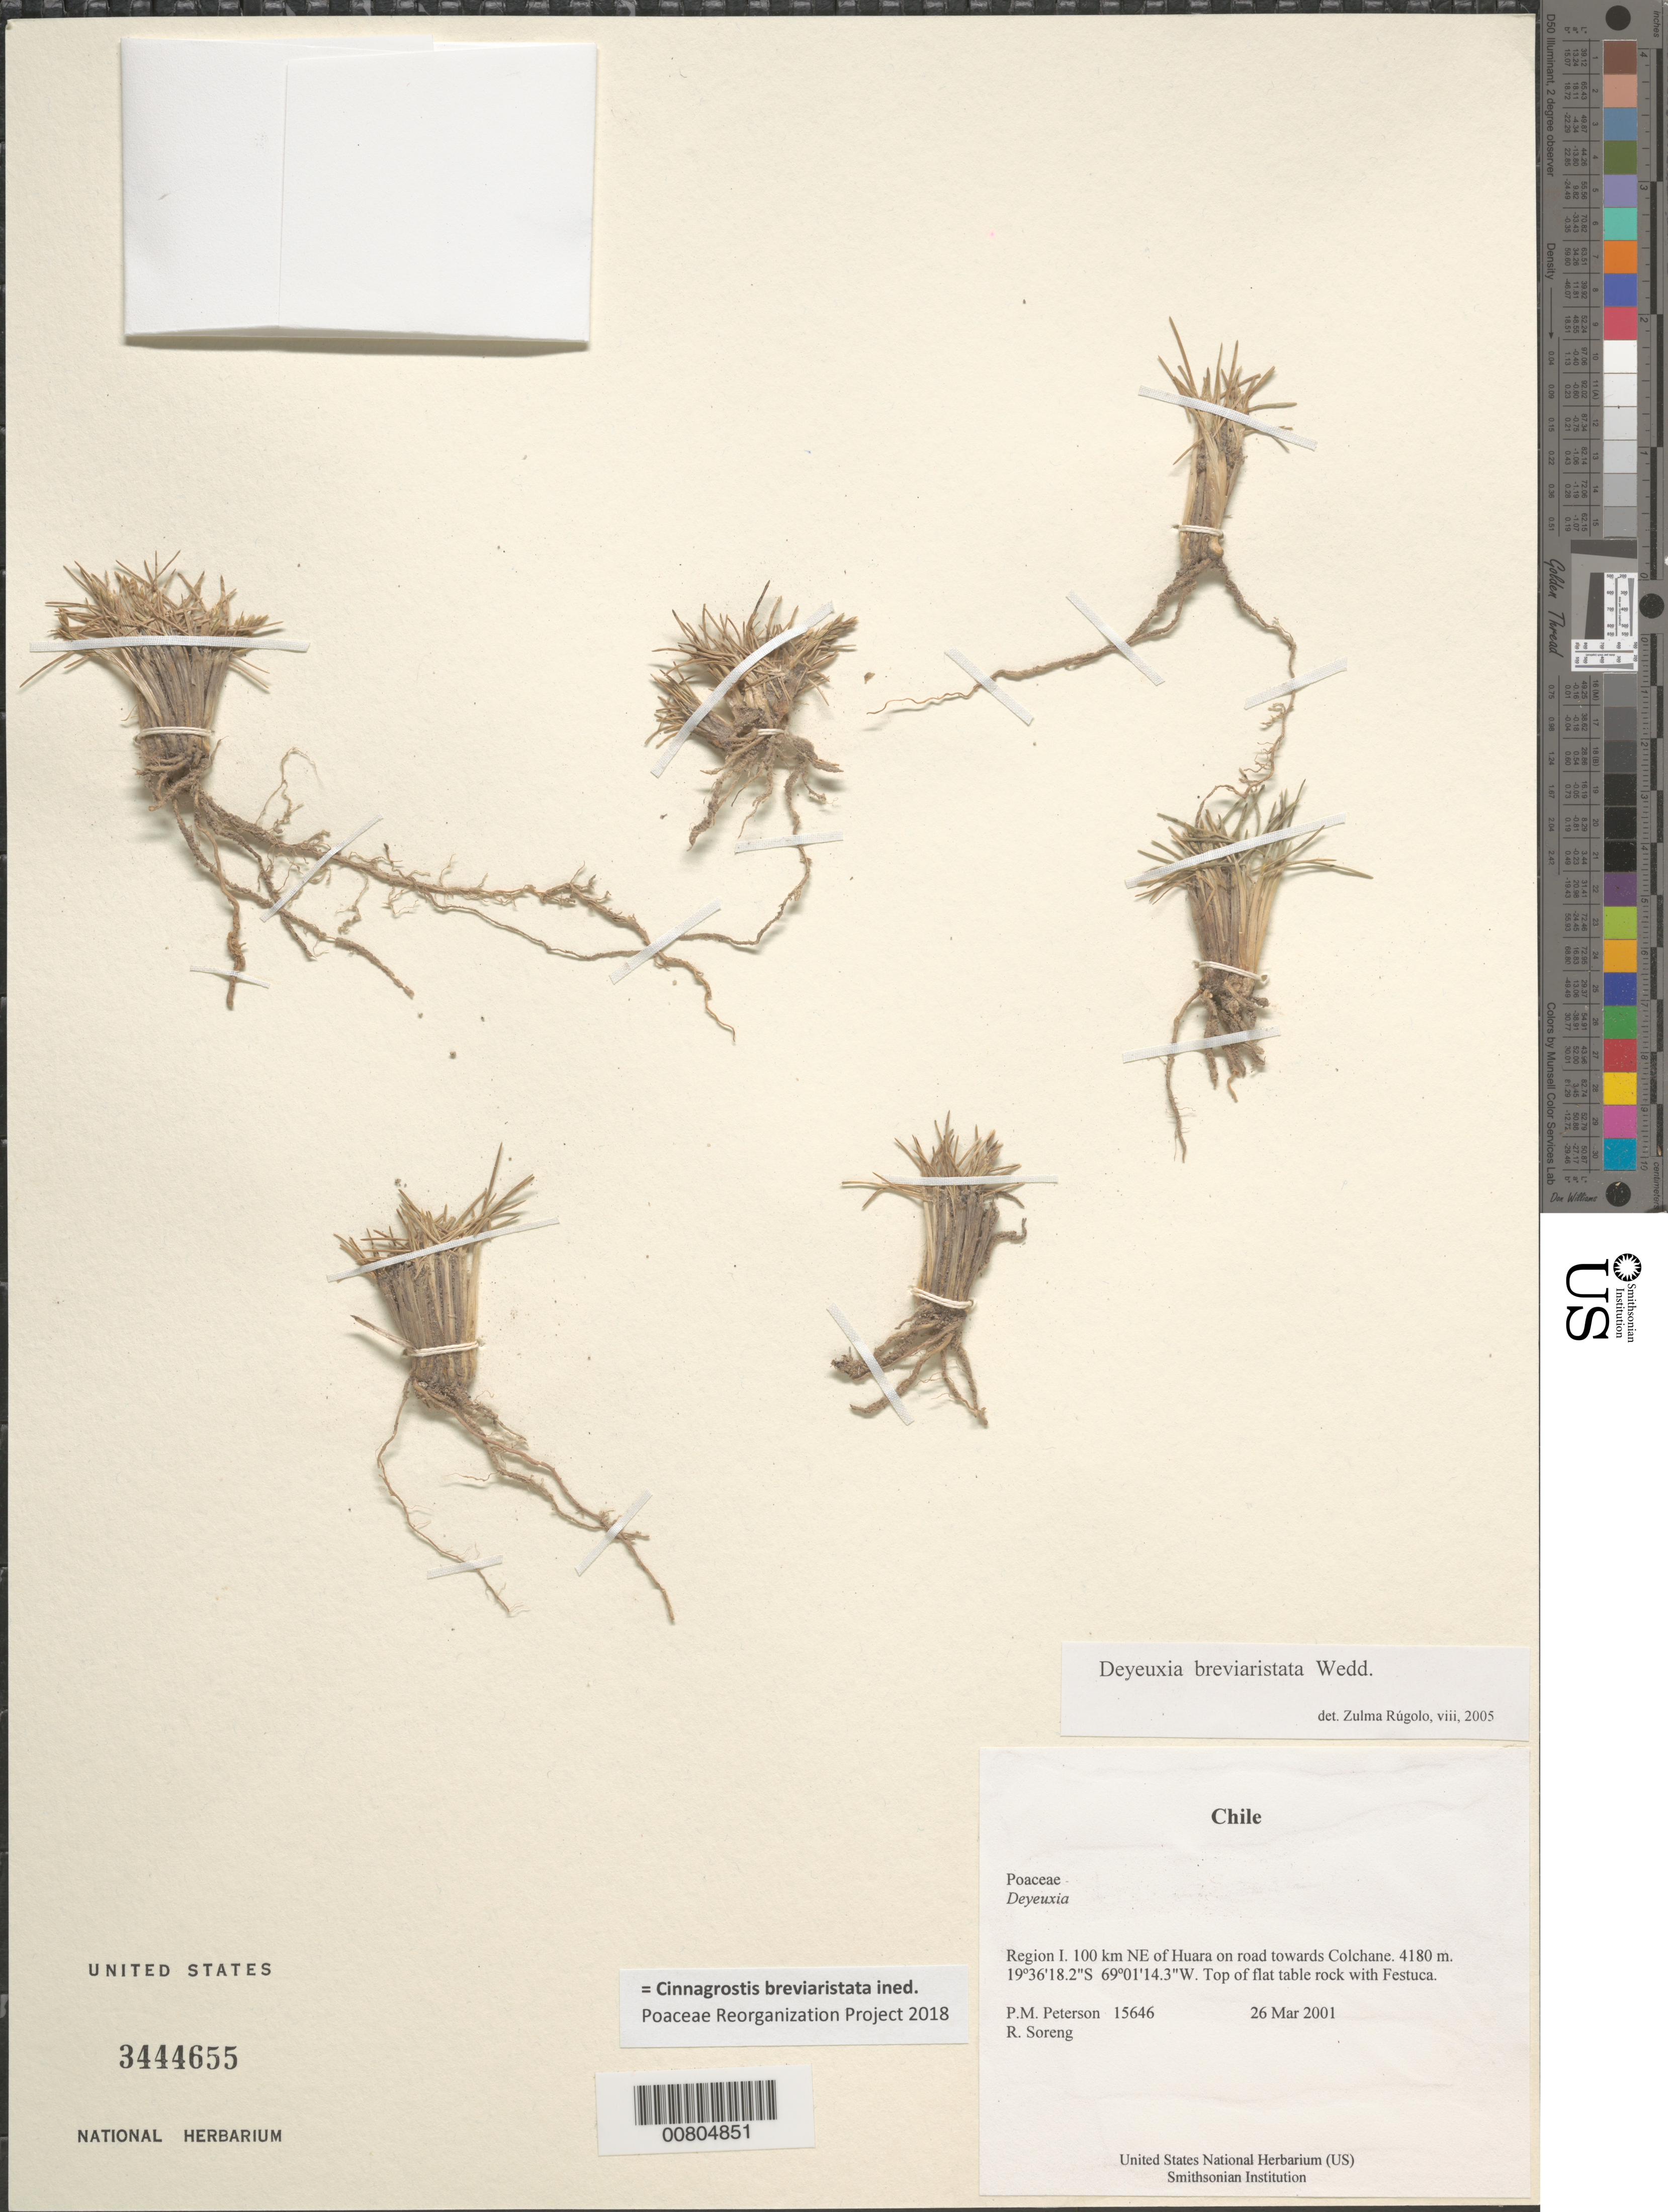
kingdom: Plantae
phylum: Tracheophyta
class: Liliopsida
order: Poales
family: Poaceae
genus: Cinnagrostis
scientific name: Cinnagrostis breviaristata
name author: (Wedd.) P.M. Peterson et al.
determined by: Poaceae Reorganization Project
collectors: P. M. Peterson & R. J. Soreng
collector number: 15646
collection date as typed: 26 Mar 2001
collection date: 2001-03-26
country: Chile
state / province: Tarapacá (I)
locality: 100 km NE of Huara on road towards Colchane.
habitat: Top of flat table rock with Festuca.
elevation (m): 4180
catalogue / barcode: US 3444655